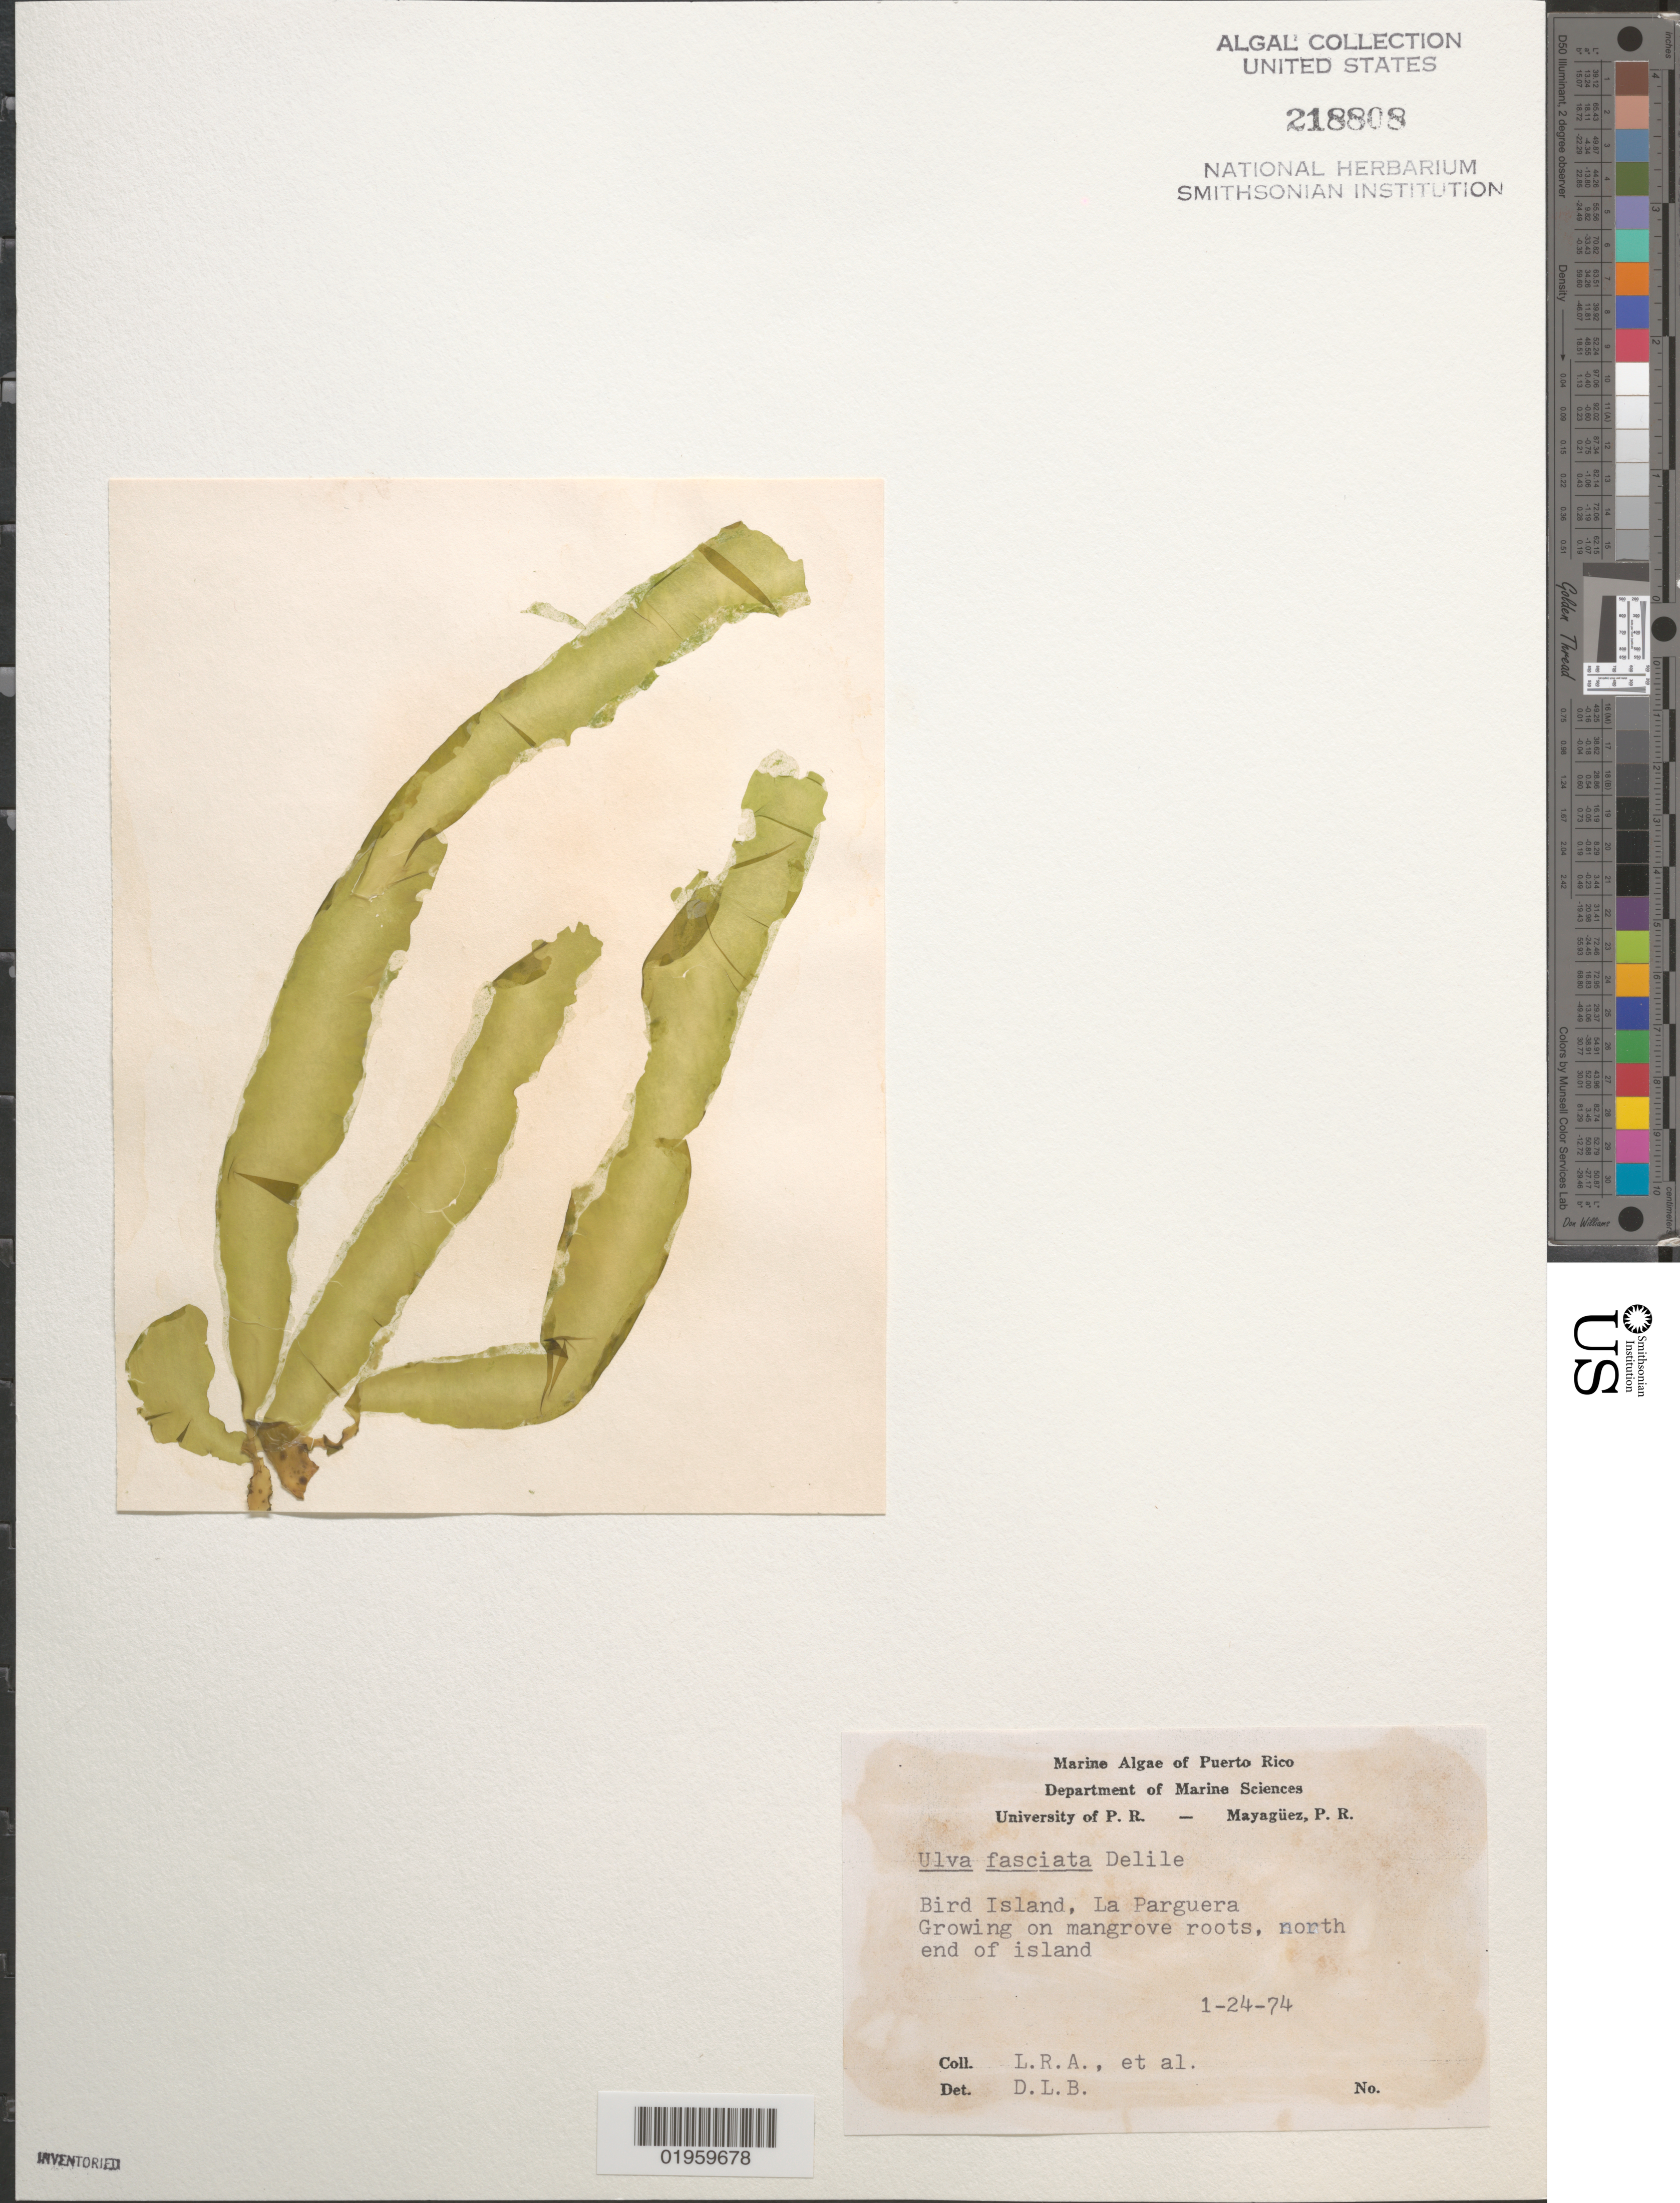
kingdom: Plantae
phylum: Chlorophyta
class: Ulvophyceae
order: Ulvales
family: Ulvaceae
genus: Ulva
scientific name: Ulva lactuca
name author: L.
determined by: Algae name updating Project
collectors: L. R. A. & et al.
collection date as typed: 22 May 73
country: Puerto Rico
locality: Bird Island, La Parguera. On mangrove roots, north end of island.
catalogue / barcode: US 218808